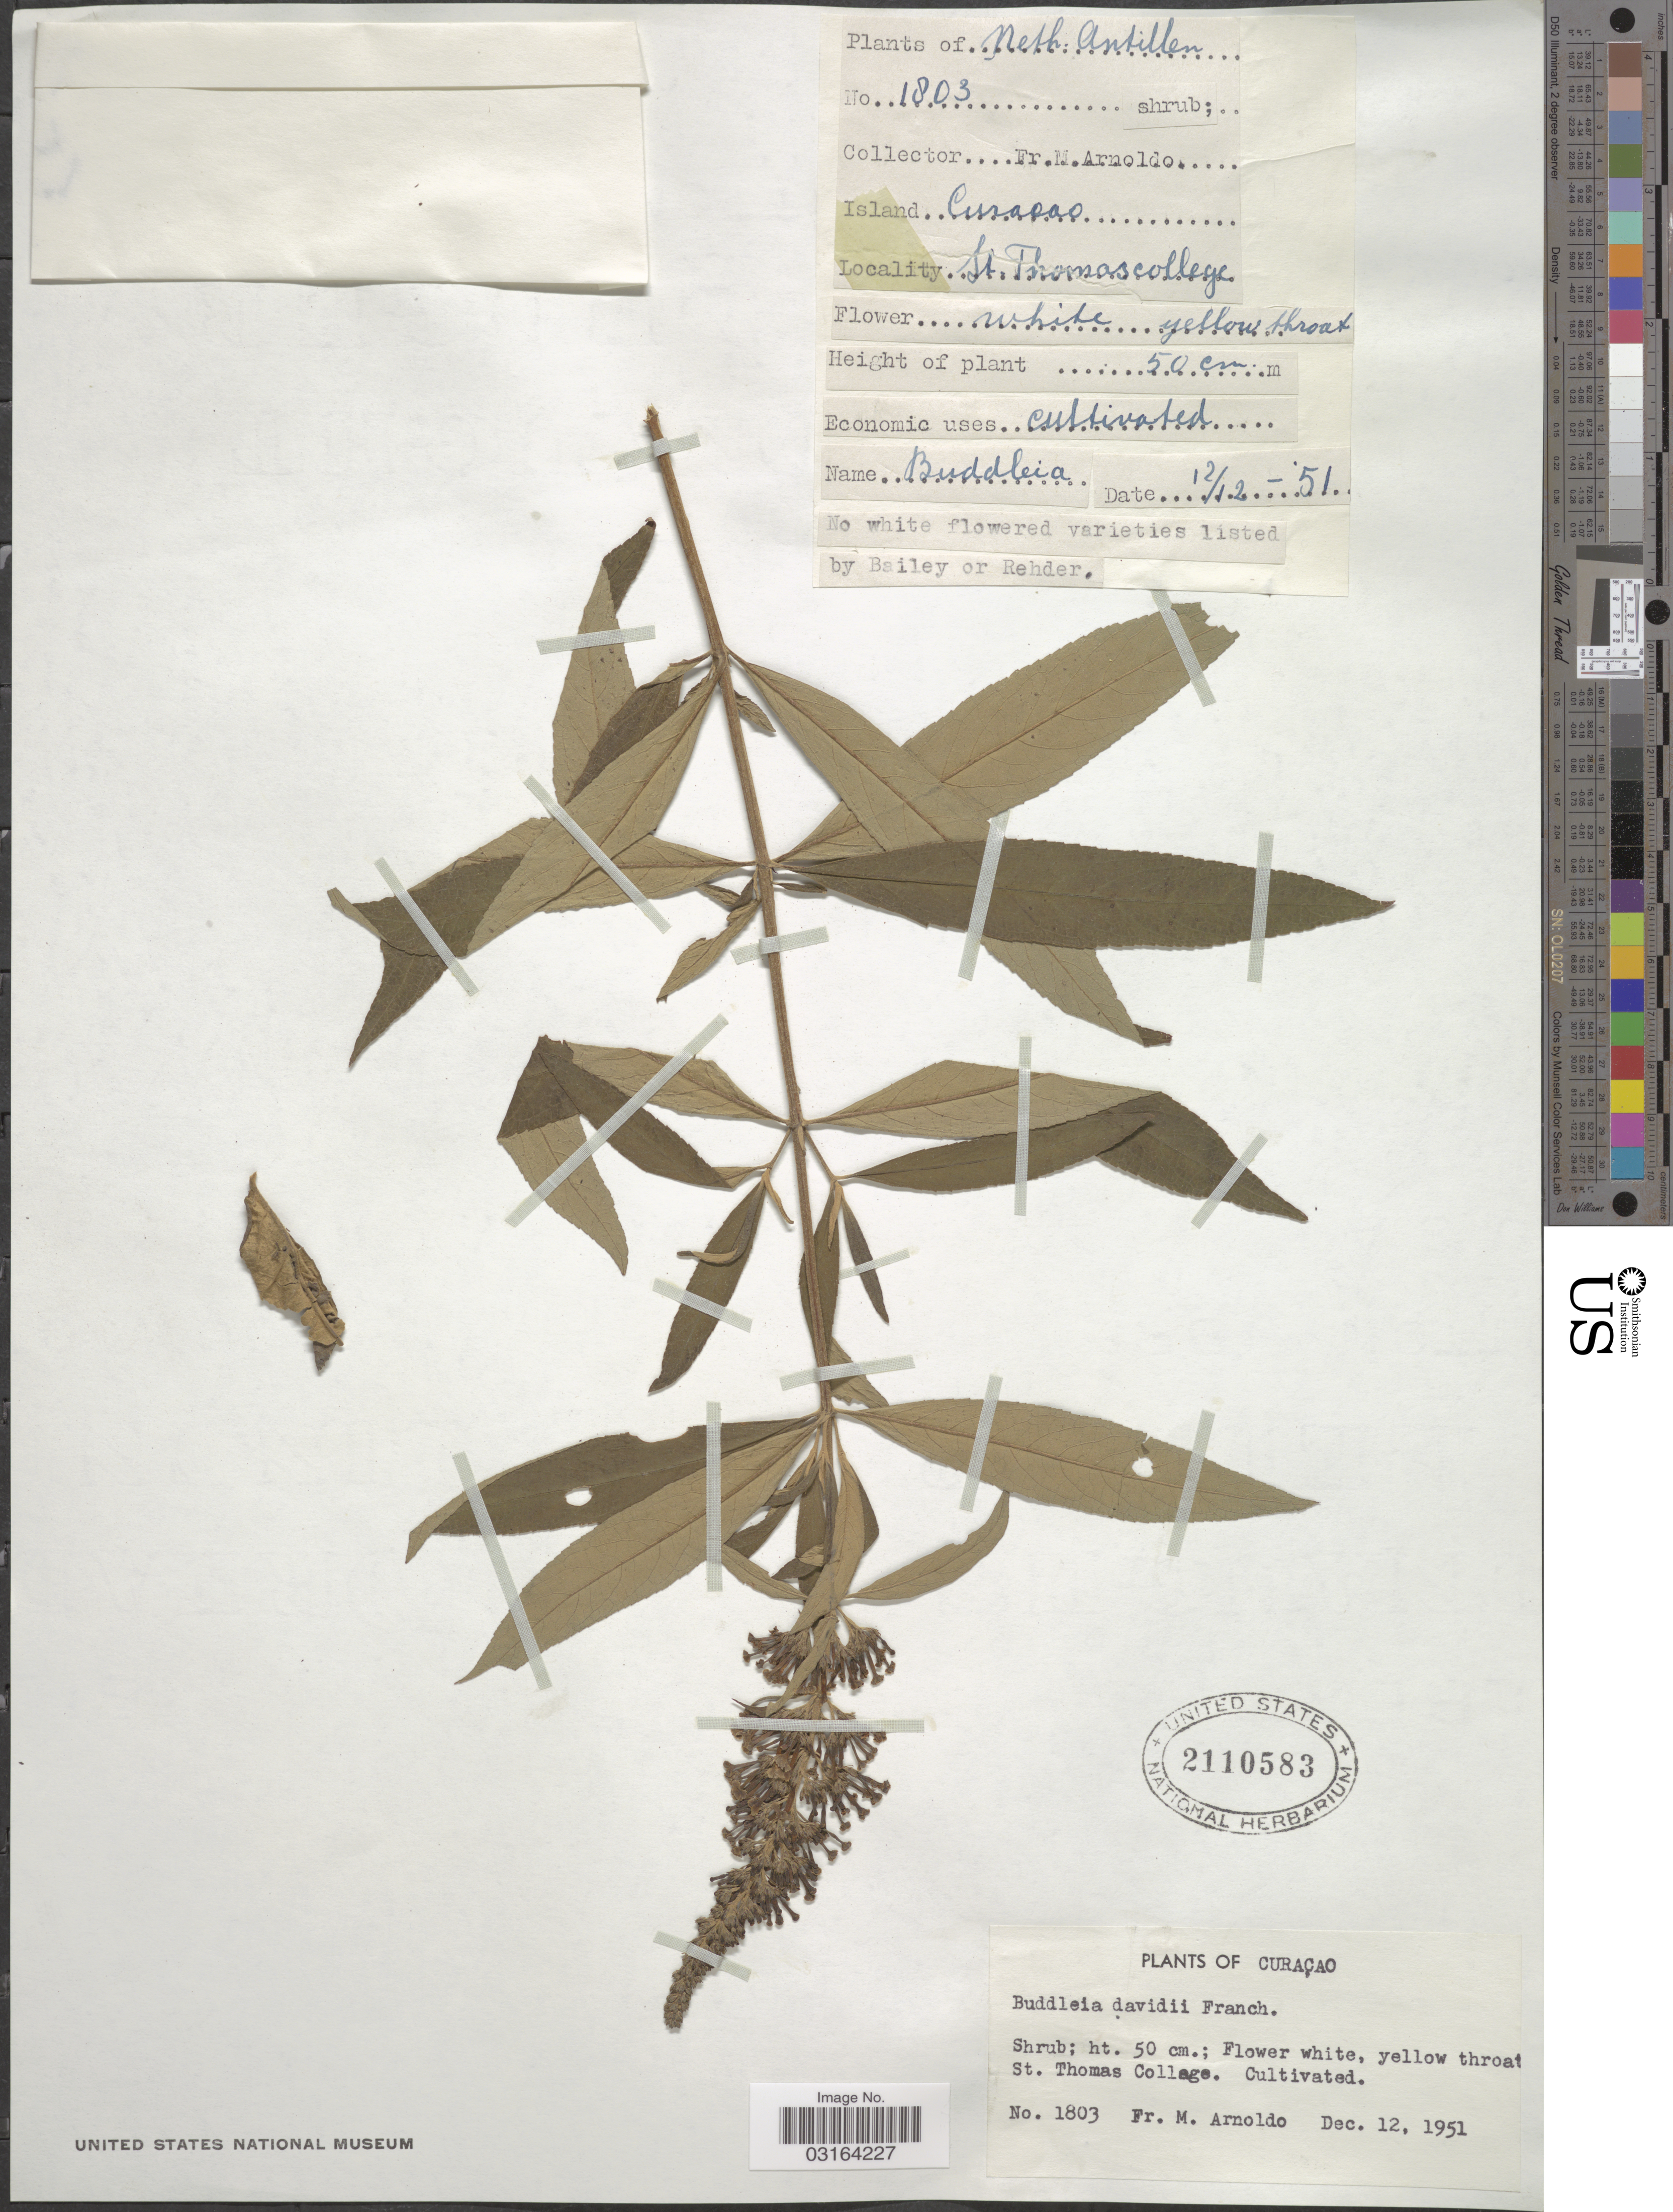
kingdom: Plantae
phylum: Tracheophyta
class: Magnoliopsida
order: Lamiales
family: Scrophulariaceae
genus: Buddleja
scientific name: Buddleja davidii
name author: Franch.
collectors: N. Arnoldo-Broeders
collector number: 1803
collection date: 1951-12-12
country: Curaçao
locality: Curaçao, St. Thomas College.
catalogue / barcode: US 2110583